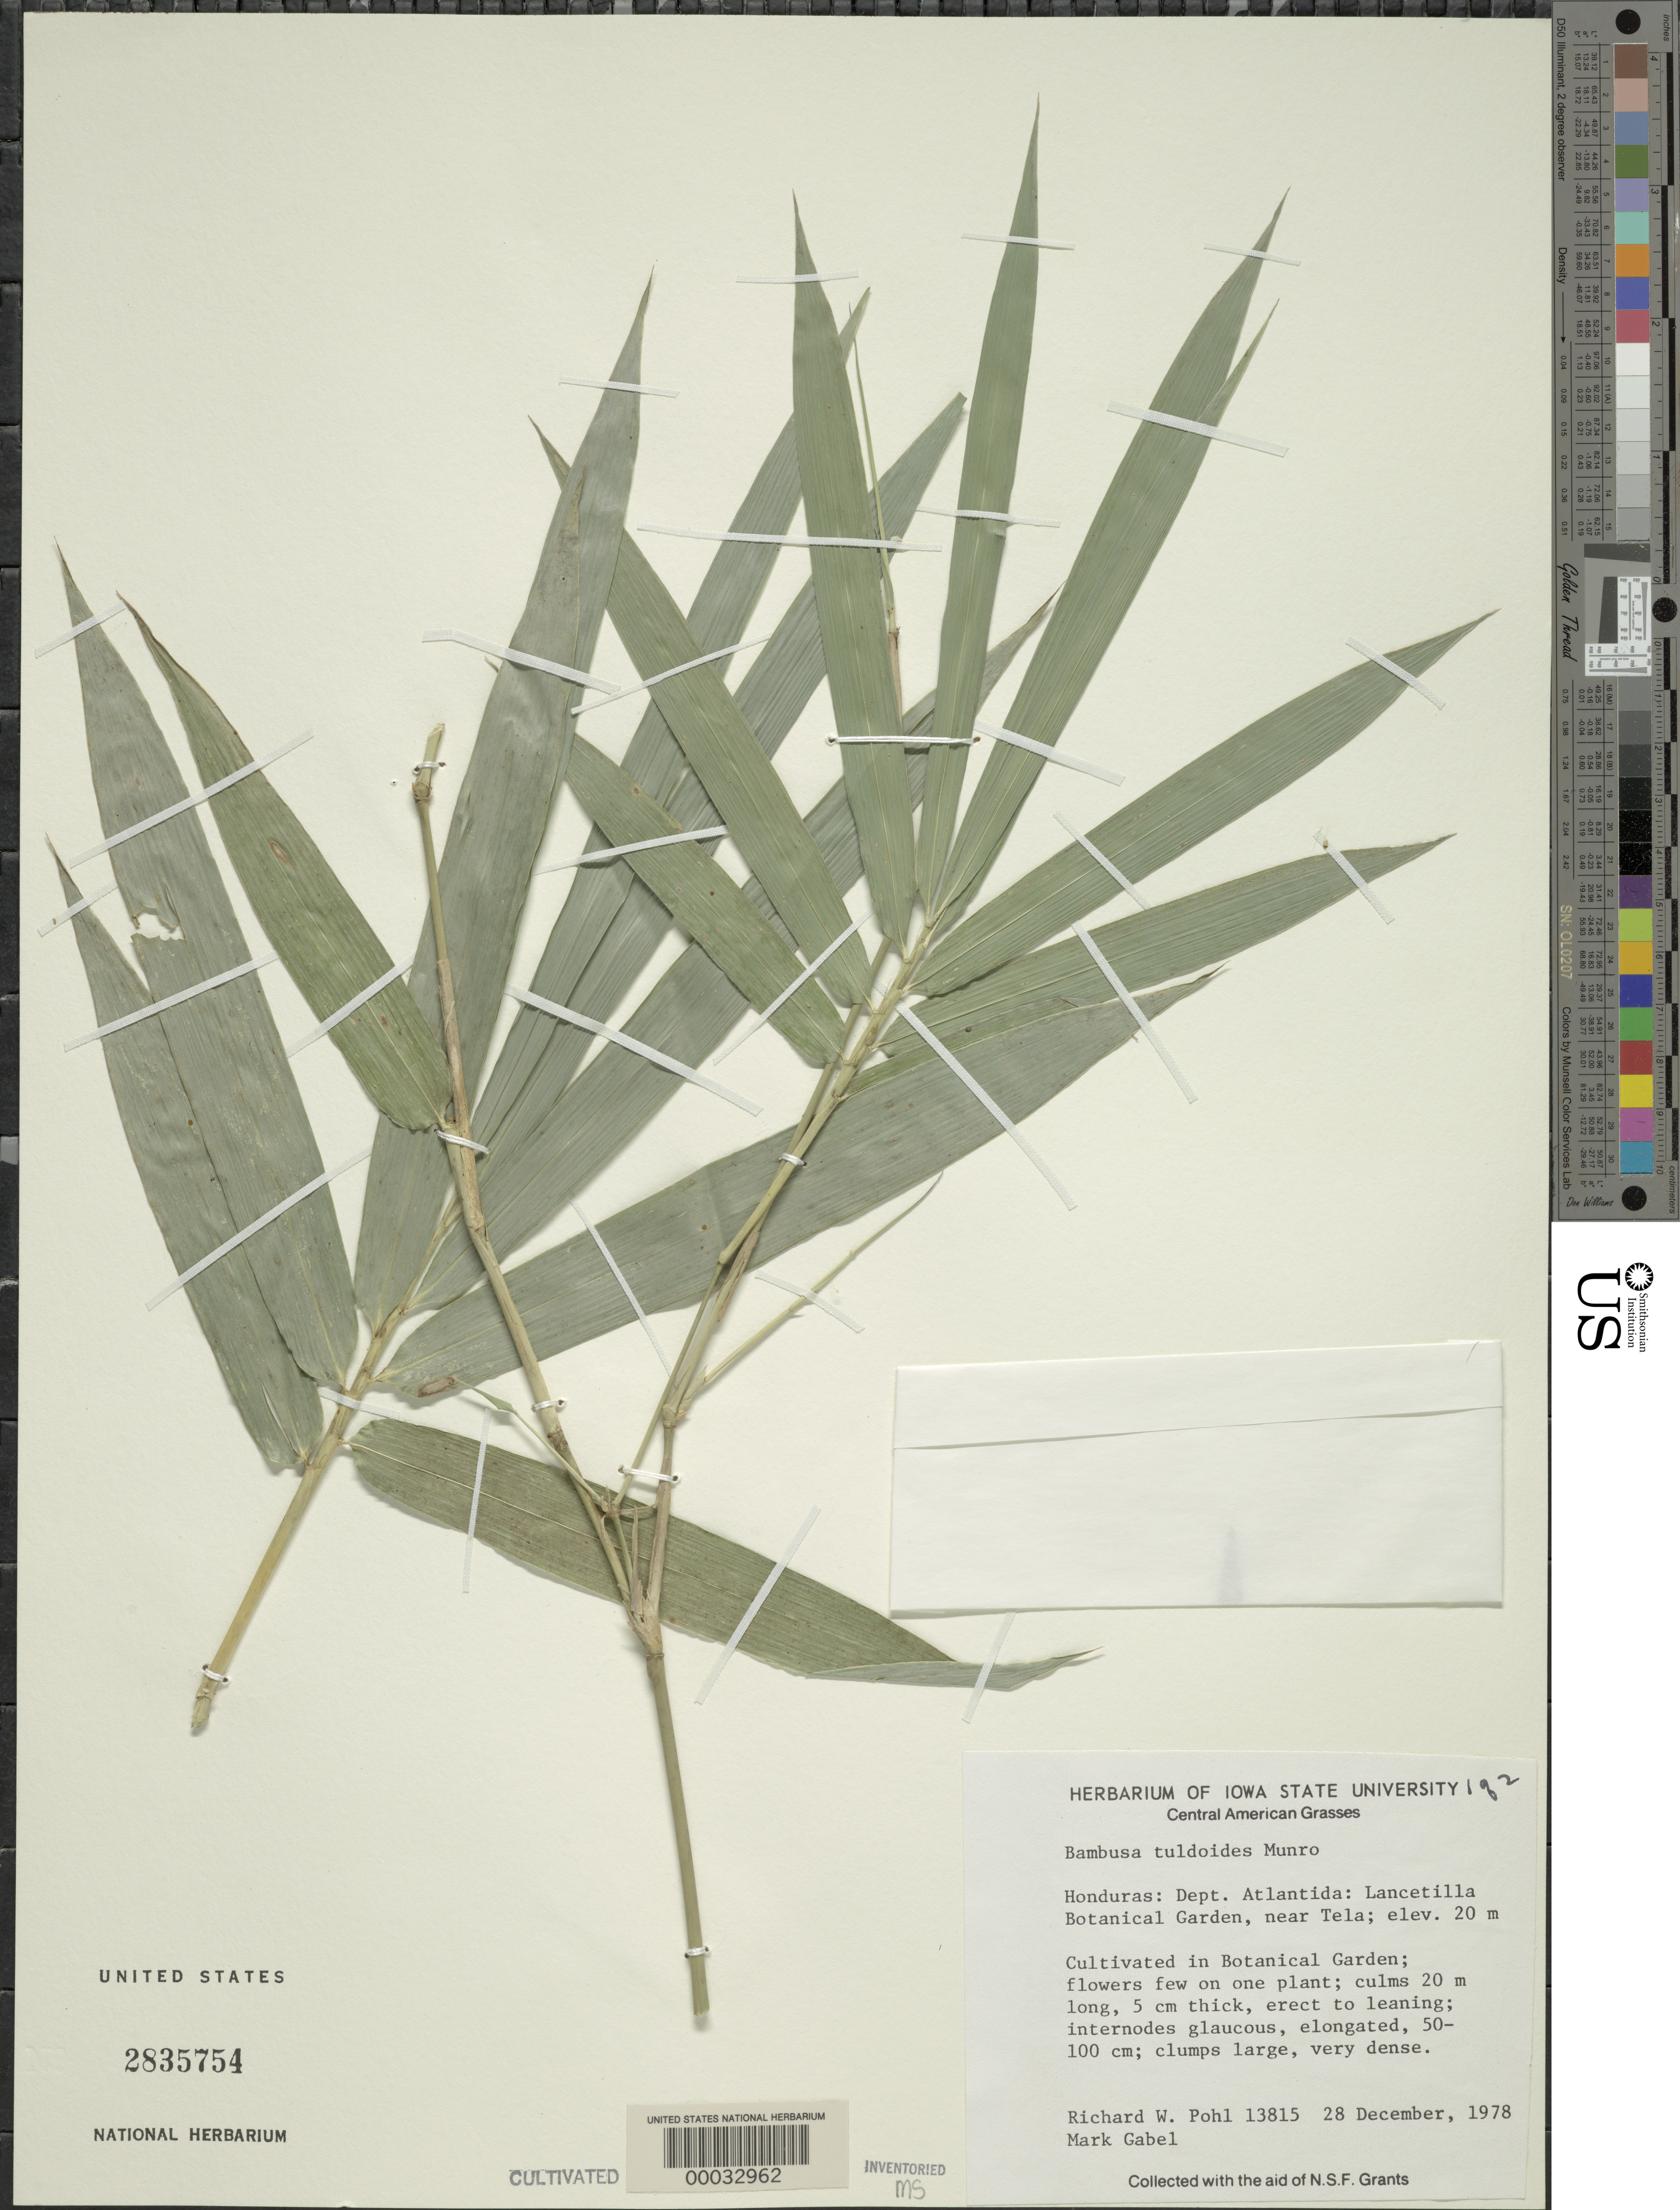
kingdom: Plantae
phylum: Tracheophyta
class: Liliopsida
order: Poales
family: Poaceae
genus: Bambusa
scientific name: Bambusa tuldoides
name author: Munro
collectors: R. W. Pohl & M. Gabel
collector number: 13815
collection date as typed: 28 Dec 1978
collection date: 1978-12-28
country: Honduras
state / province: Atlántida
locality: Lancetilla Botanical Garden, Tela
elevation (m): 20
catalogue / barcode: US 2835754